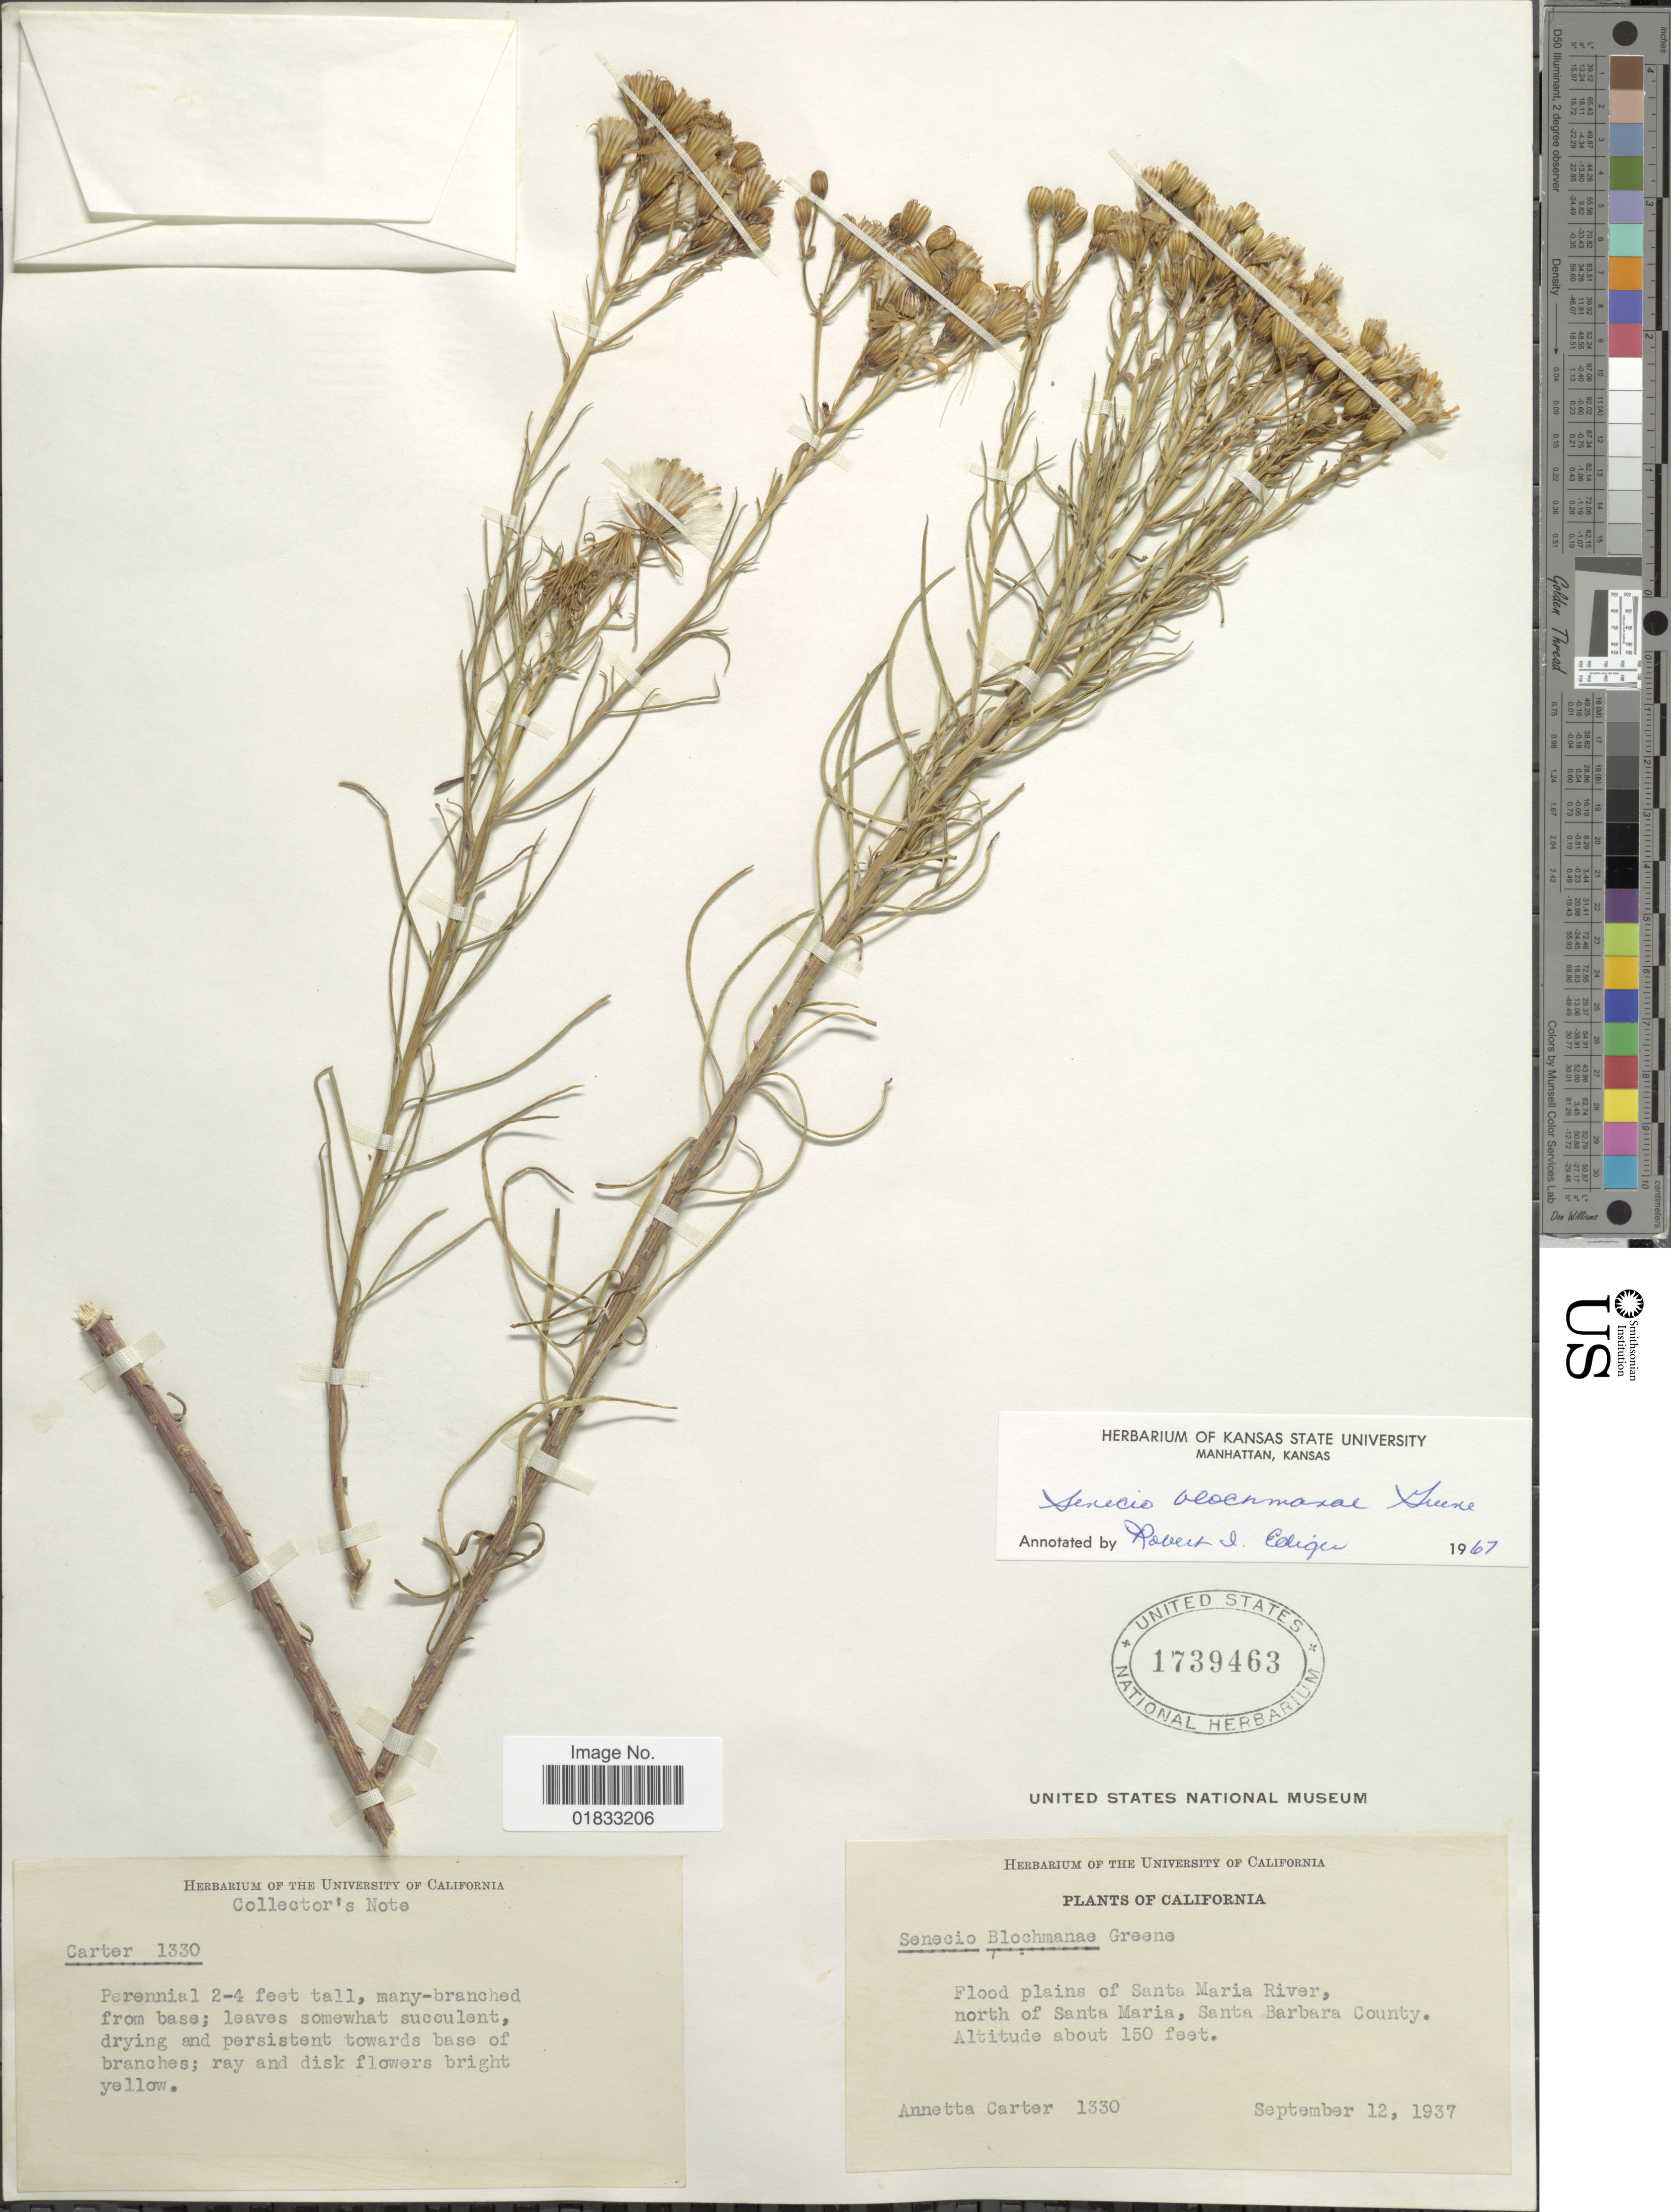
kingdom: Plantae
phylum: Tracheophyta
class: Magnoliopsida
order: Asterales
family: Asteraceae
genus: Senecio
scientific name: Senecio blochmaniae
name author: Greene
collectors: A. Carter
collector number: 1330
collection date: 1937-09-12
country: United States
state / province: California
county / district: Santa Barbara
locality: Flood plains of Santa Maria River, north of Santa Maria, Santa Barbara County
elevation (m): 46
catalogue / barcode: US 1739463